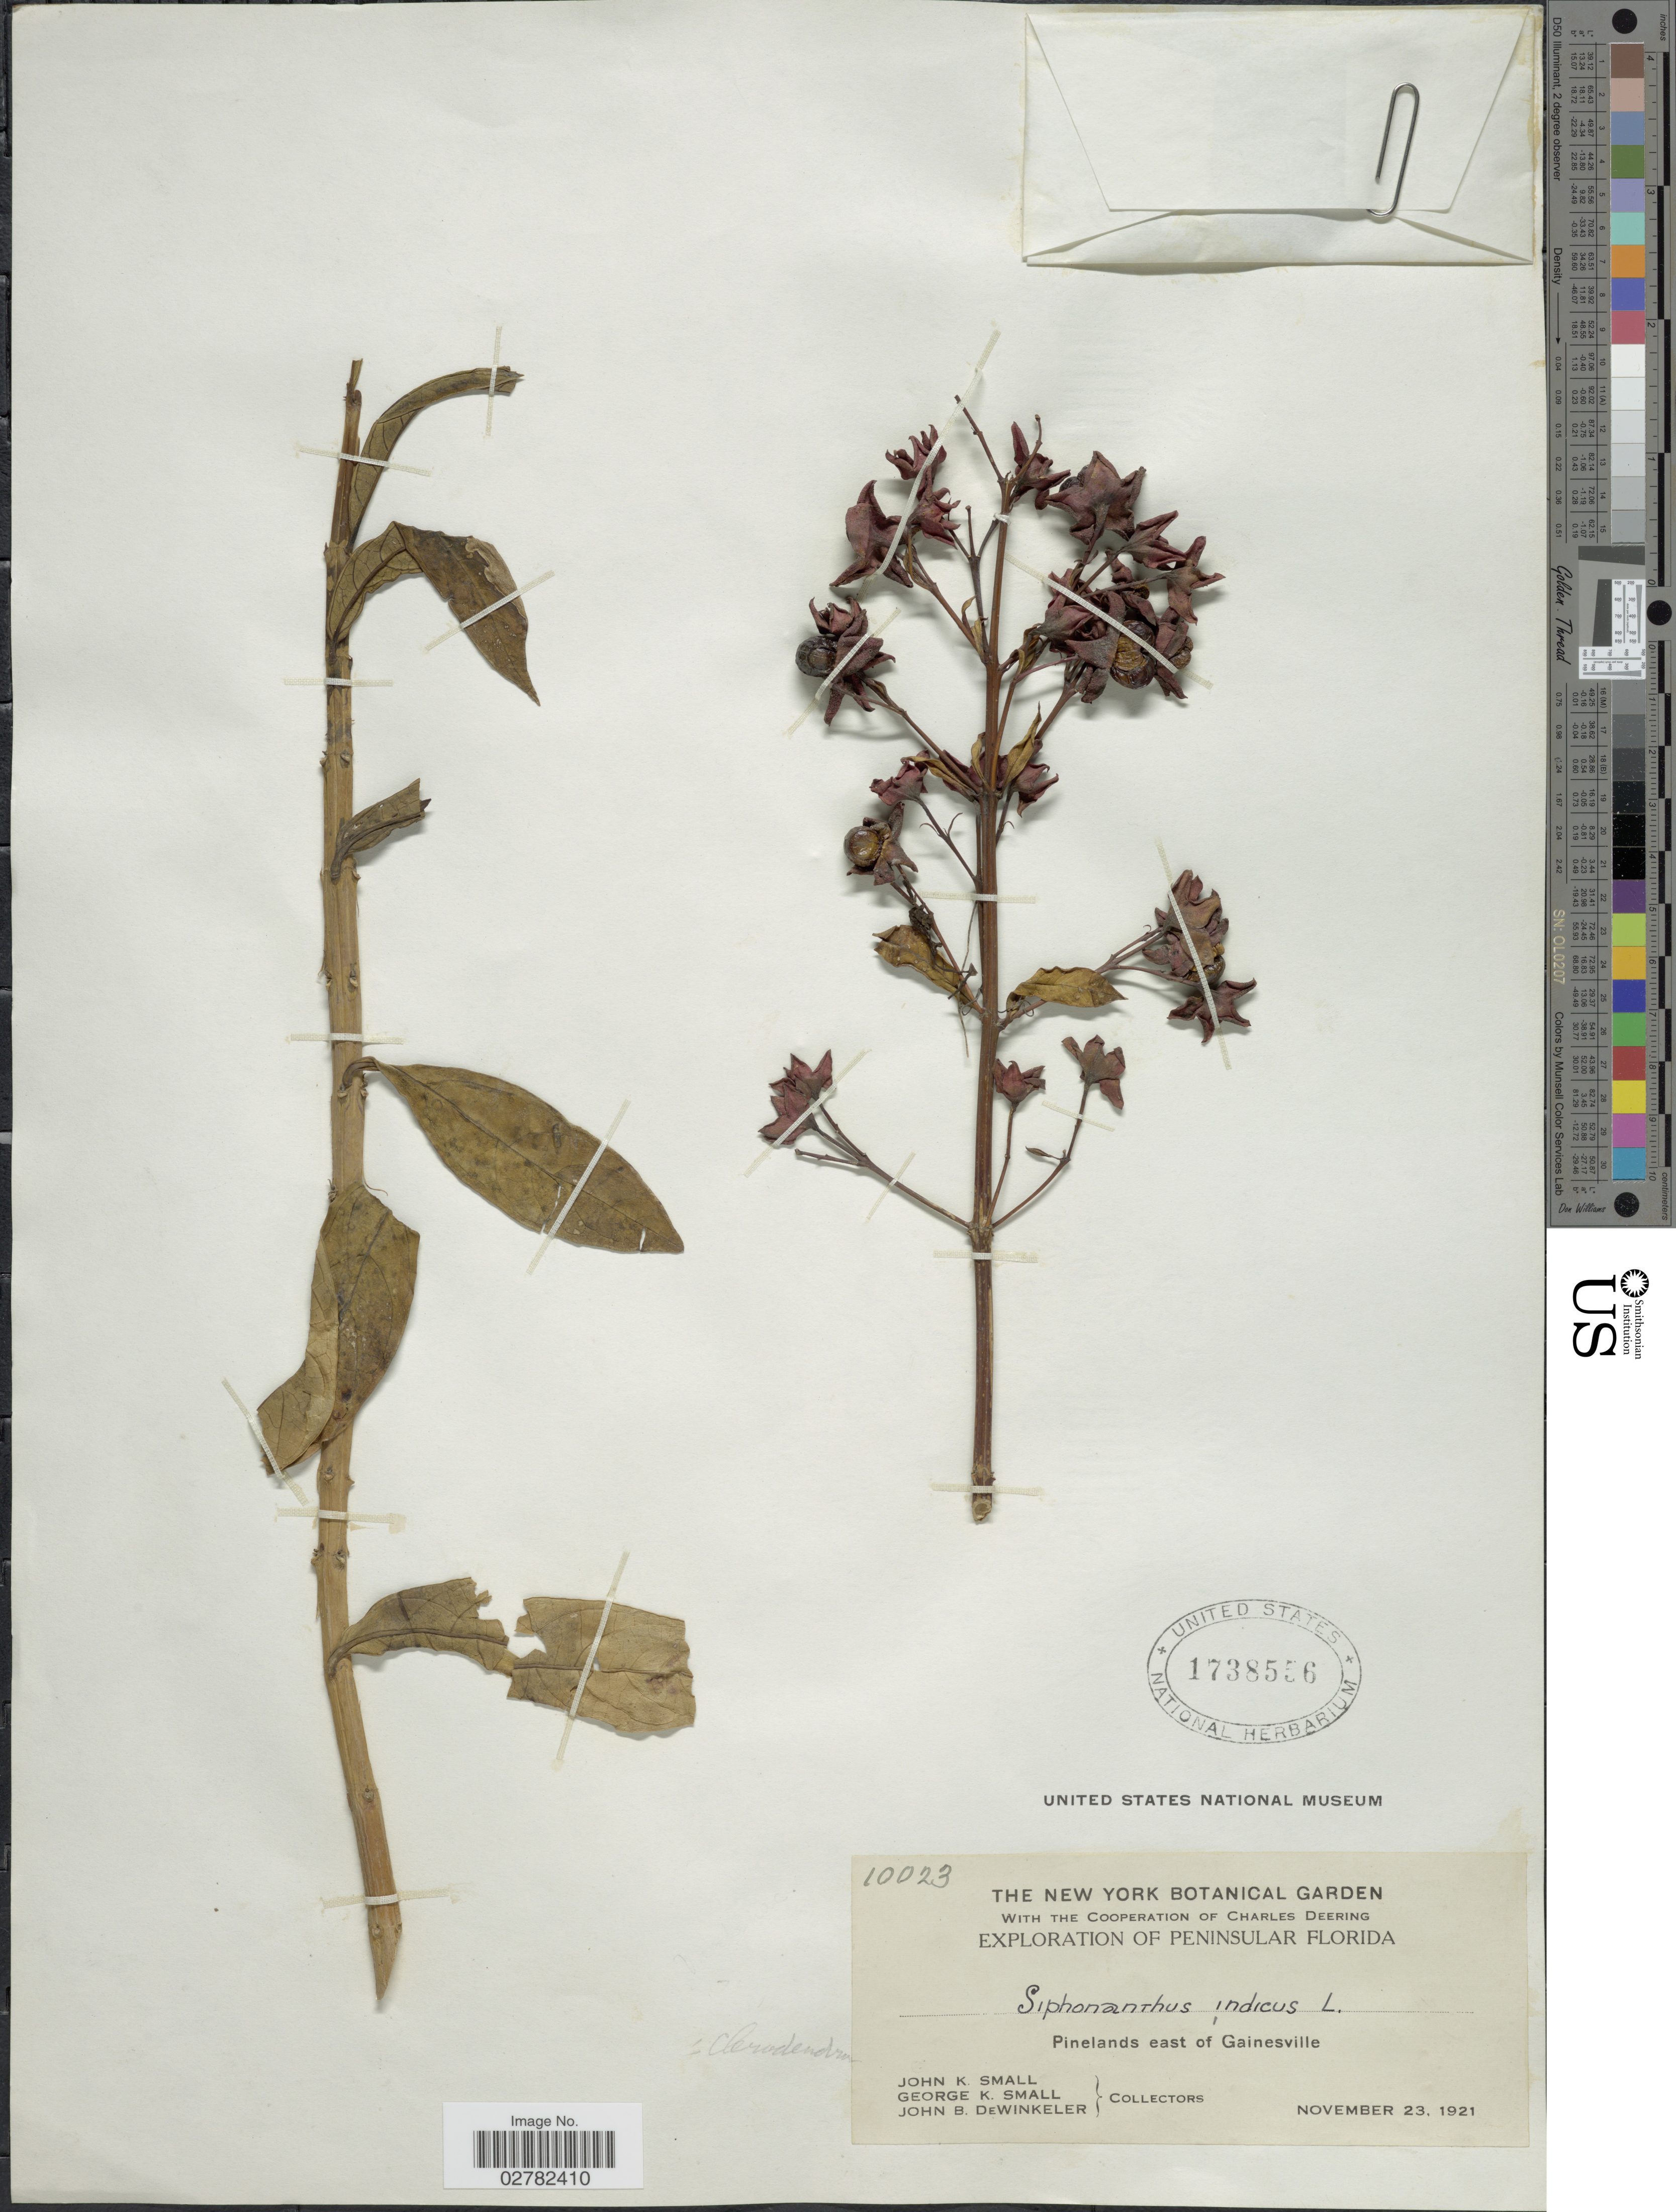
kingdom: Plantae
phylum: Tracheophyta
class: Magnoliopsida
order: Lamiales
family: Lamiaceae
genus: Clerodendrum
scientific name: Clerodendrum indicum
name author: (L.) Kuntze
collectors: J. K. Small, G. K. Small & J. B. Dewinkeler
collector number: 10023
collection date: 1921-11-23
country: United States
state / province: Florida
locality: Pinelands east of Gainesville.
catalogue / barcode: US 1738556